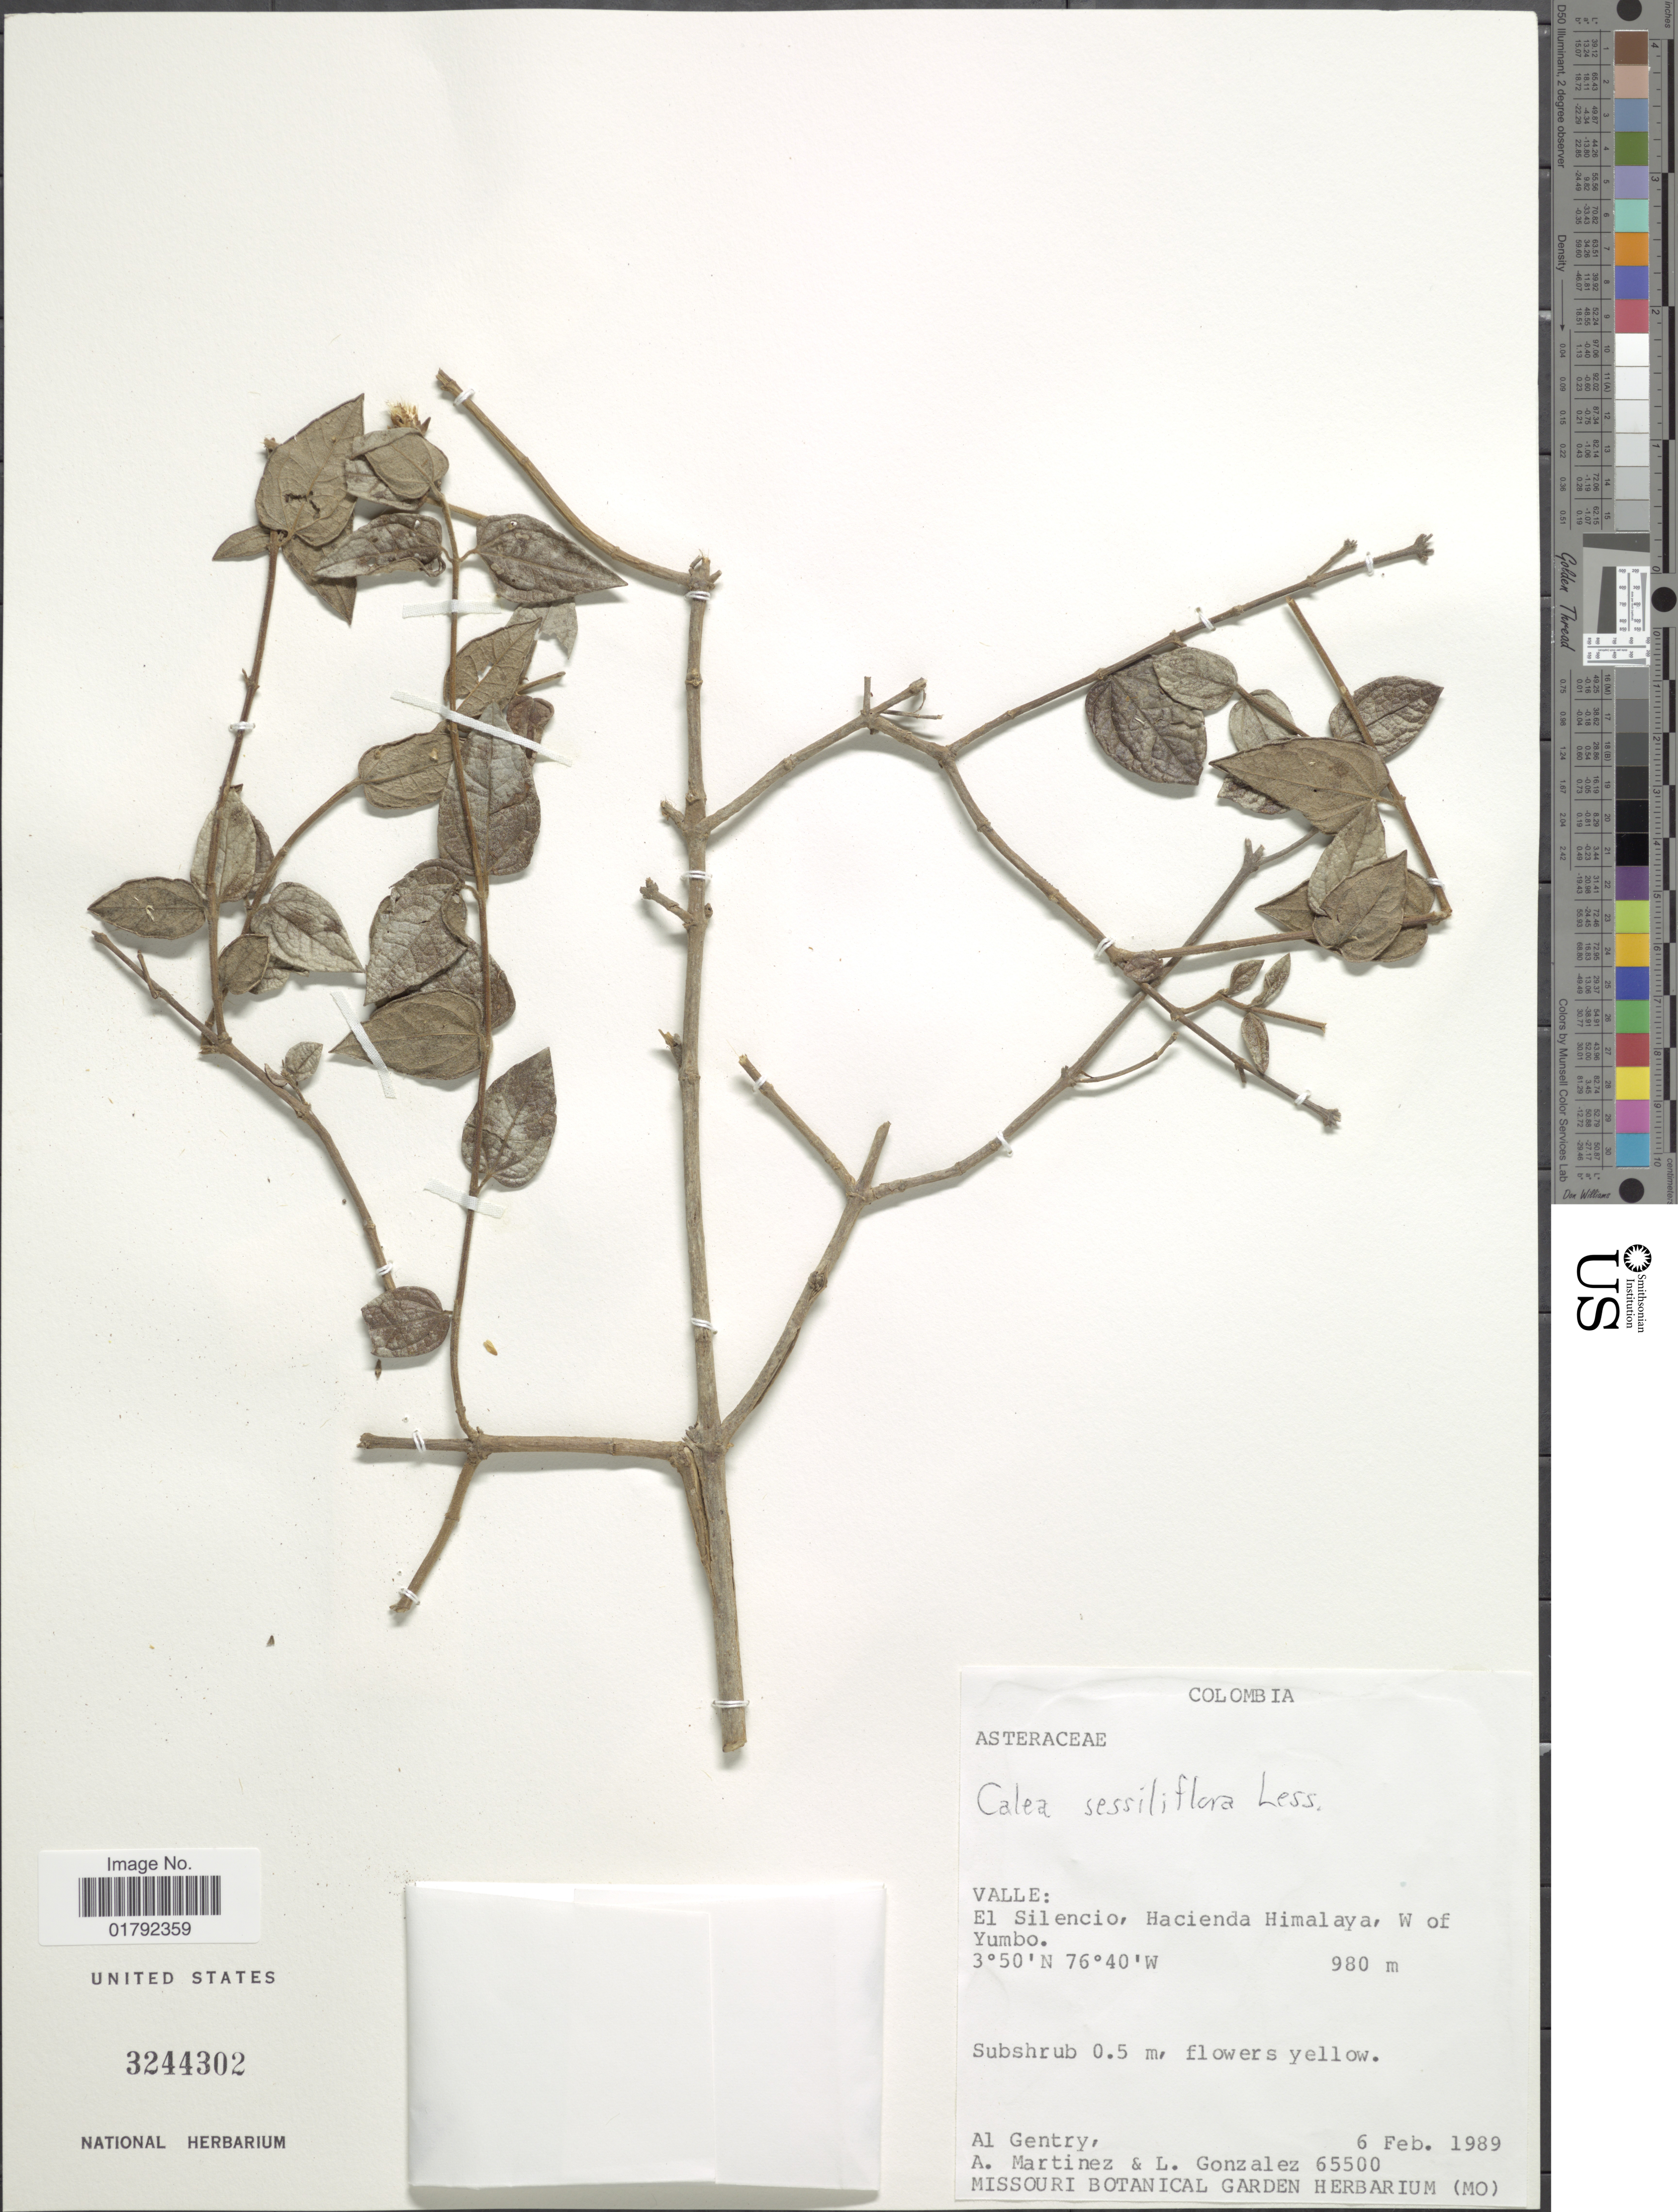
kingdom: Plantae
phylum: Tracheophyta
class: Magnoliopsida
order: Asterales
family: Asteraceae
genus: Calea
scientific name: Calea sessiliflora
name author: Less.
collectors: A. H. Gentry, A. Martinez & L. Gonzalez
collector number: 65500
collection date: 1989-02-06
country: Colombia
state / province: Valle del Cauca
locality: Valle: El Silencio, Hacienda Himalaya, W of Yumbo.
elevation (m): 980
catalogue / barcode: US 3244302